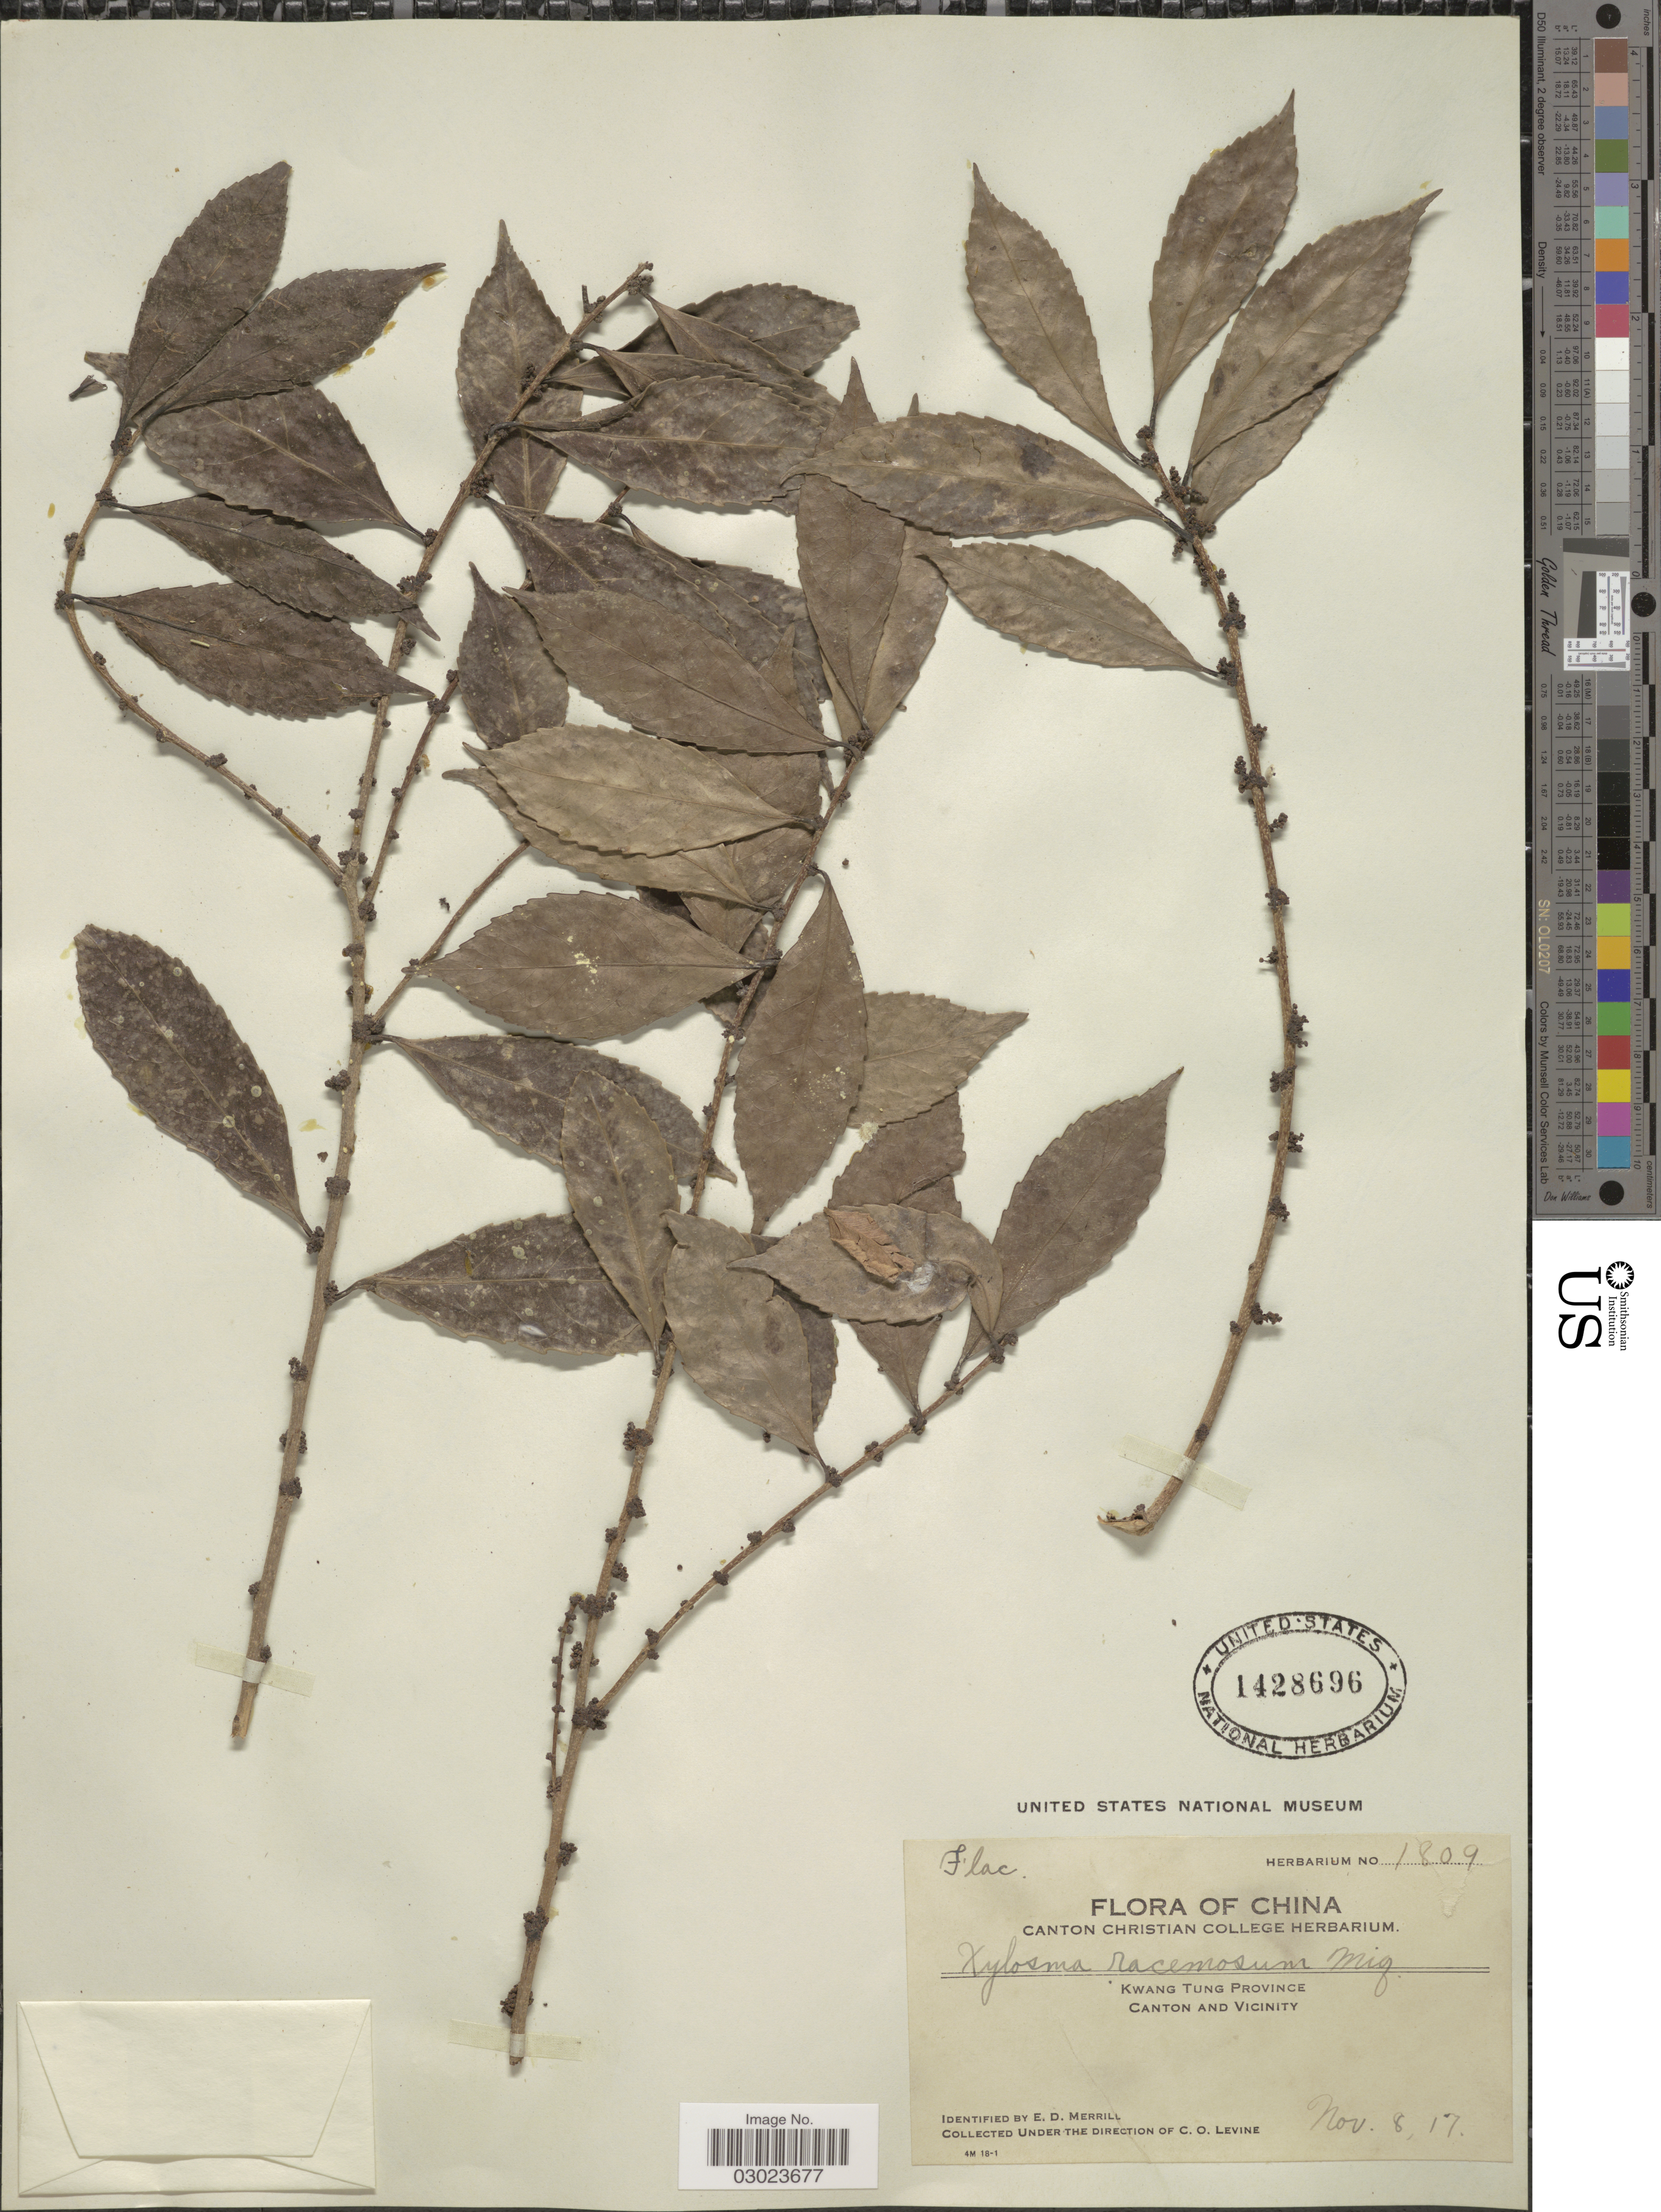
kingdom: Plantae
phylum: Tracheophyta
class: Magnoliopsida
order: Malpighiales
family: Salicaceae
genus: Xylosma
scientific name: Xylosma congesta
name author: (Lour.) Merr.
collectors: C. O. Levine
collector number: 1809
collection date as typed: Transcribed d/m/y: 8/11/17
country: China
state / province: Guangdong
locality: Kwang Tung Province. Canton and Vicinity.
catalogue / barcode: US 1428696